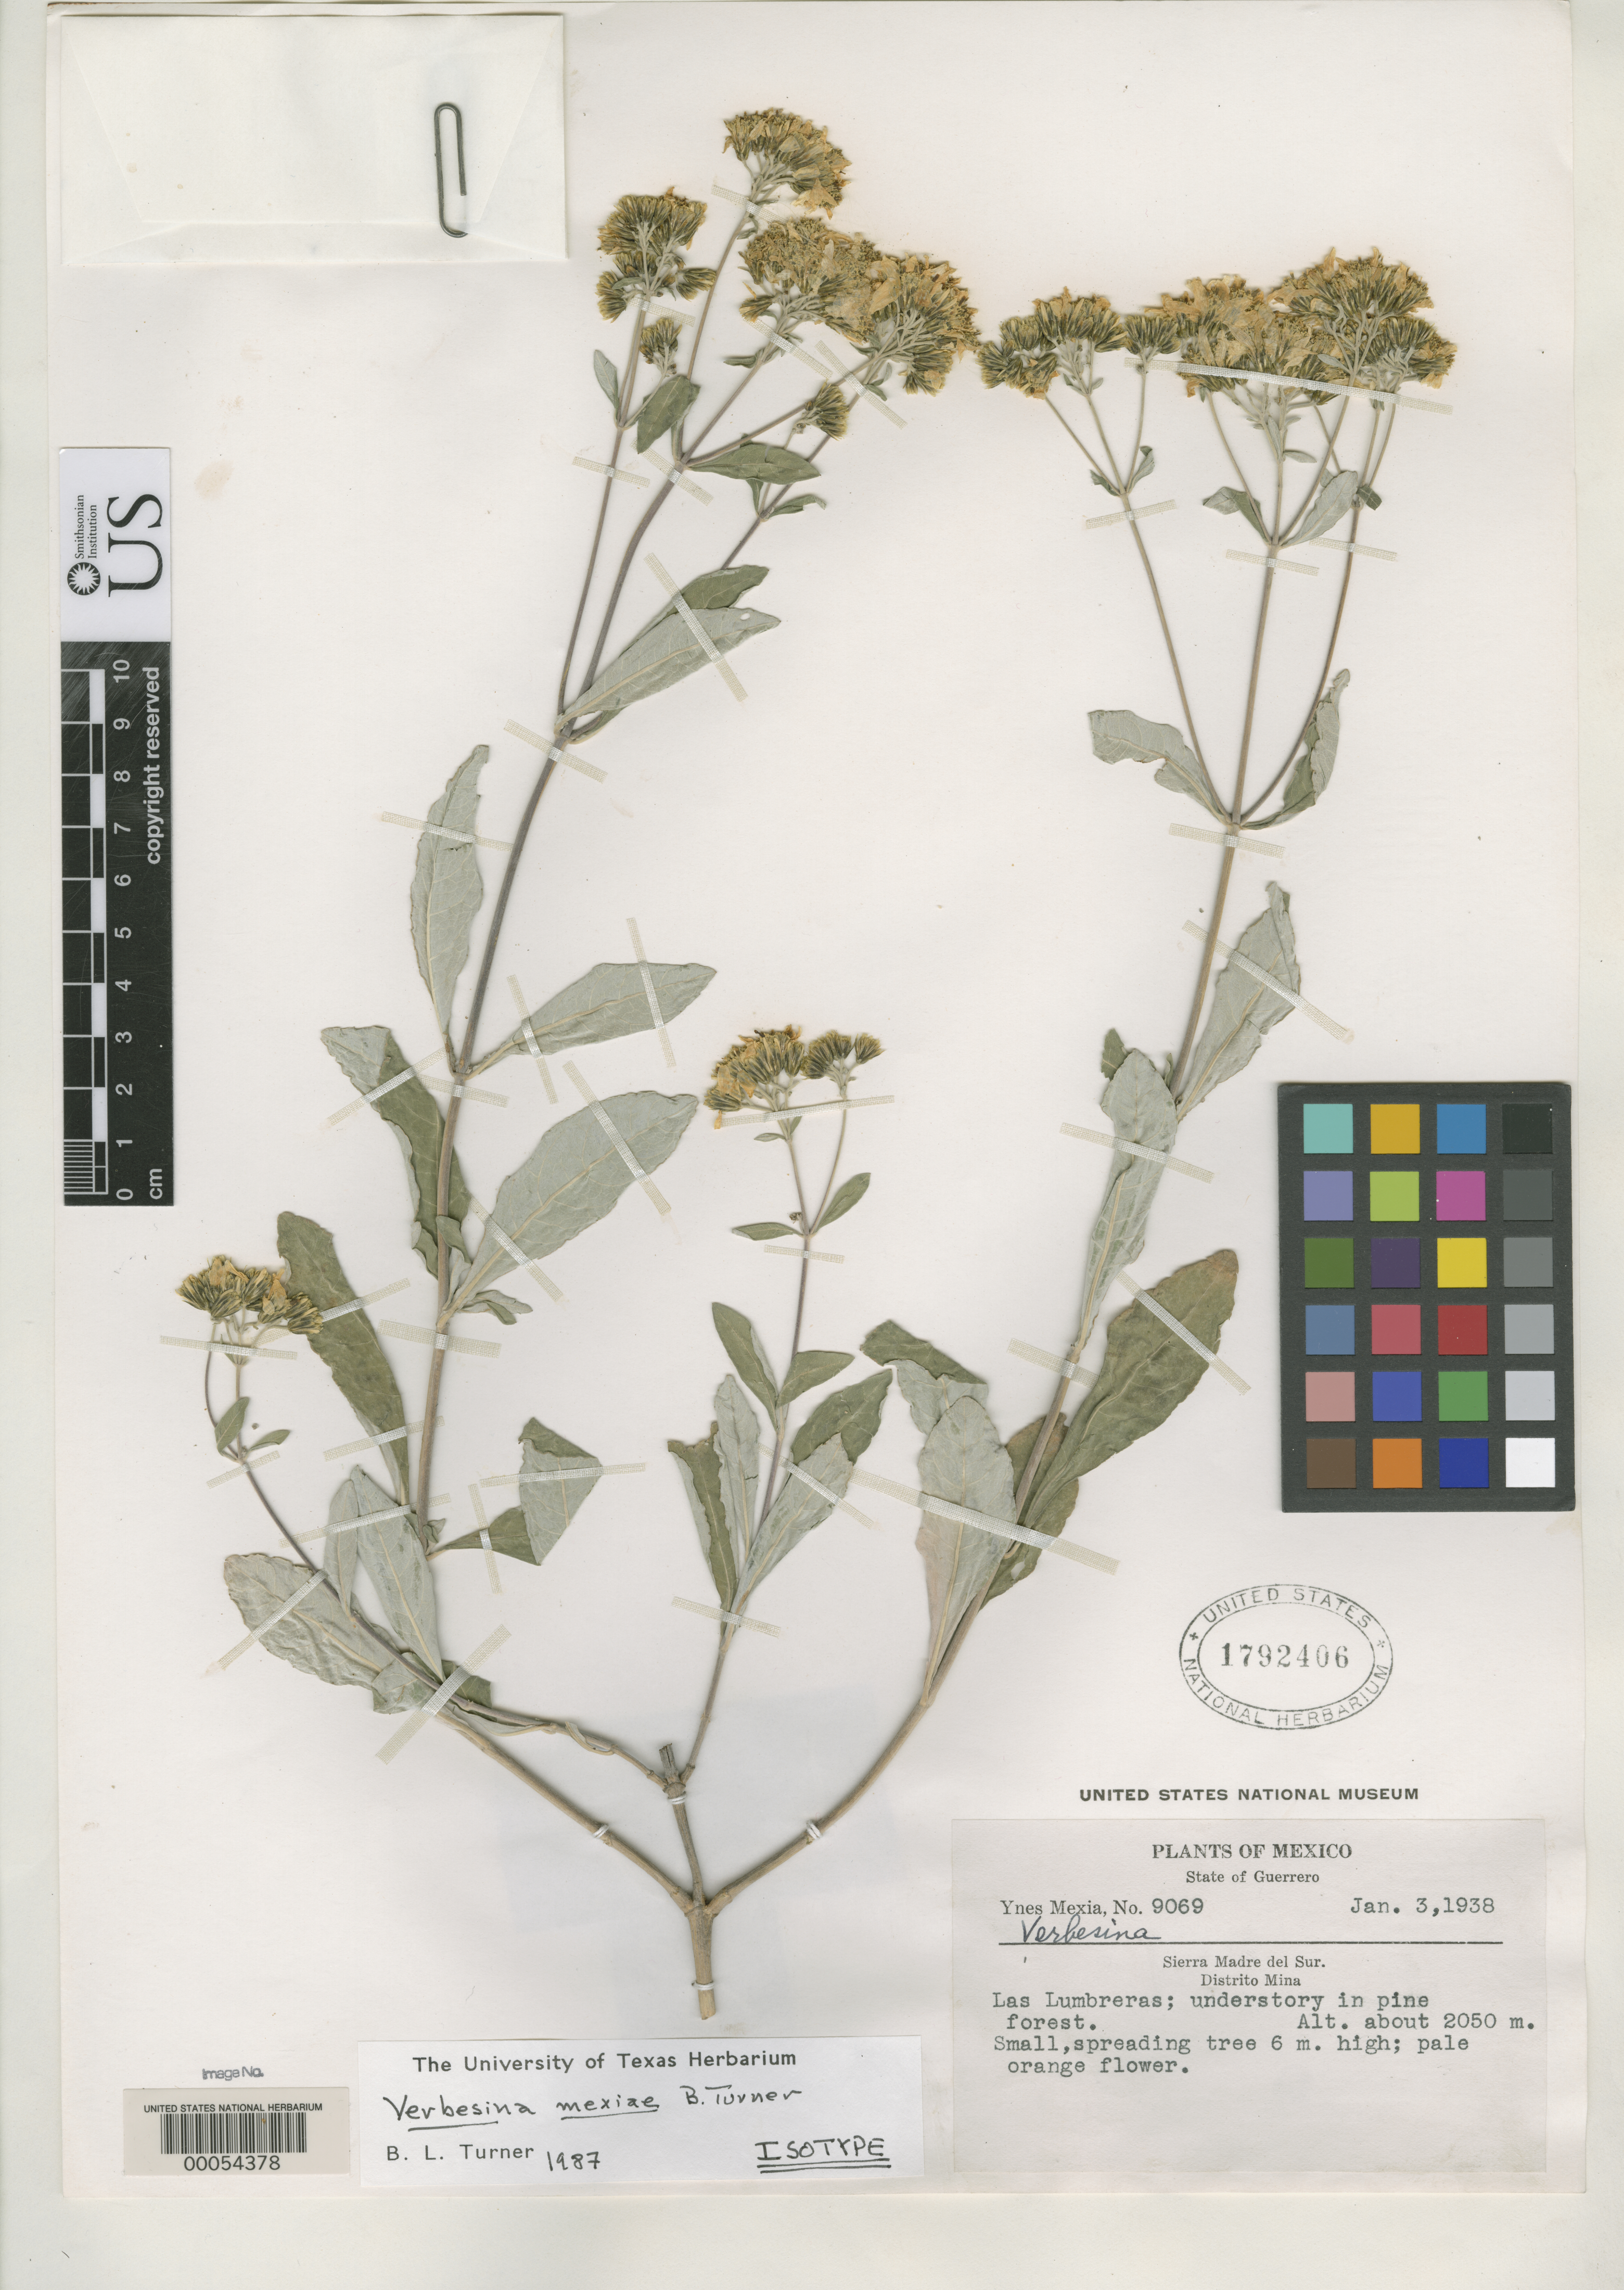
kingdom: Plantae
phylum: Tracheophyta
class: Magnoliopsida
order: Asterales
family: Asteraceae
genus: Verbesina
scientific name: Verbesina mexiae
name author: B.L. Turner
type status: Isotype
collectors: Y. Mexia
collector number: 9069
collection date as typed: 03 Jan 1938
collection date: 1938-01-03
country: Mexico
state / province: Guerrero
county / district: Mina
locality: Sierra Madre del Sur, las Lumbreras.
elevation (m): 2050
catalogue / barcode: US 1792406